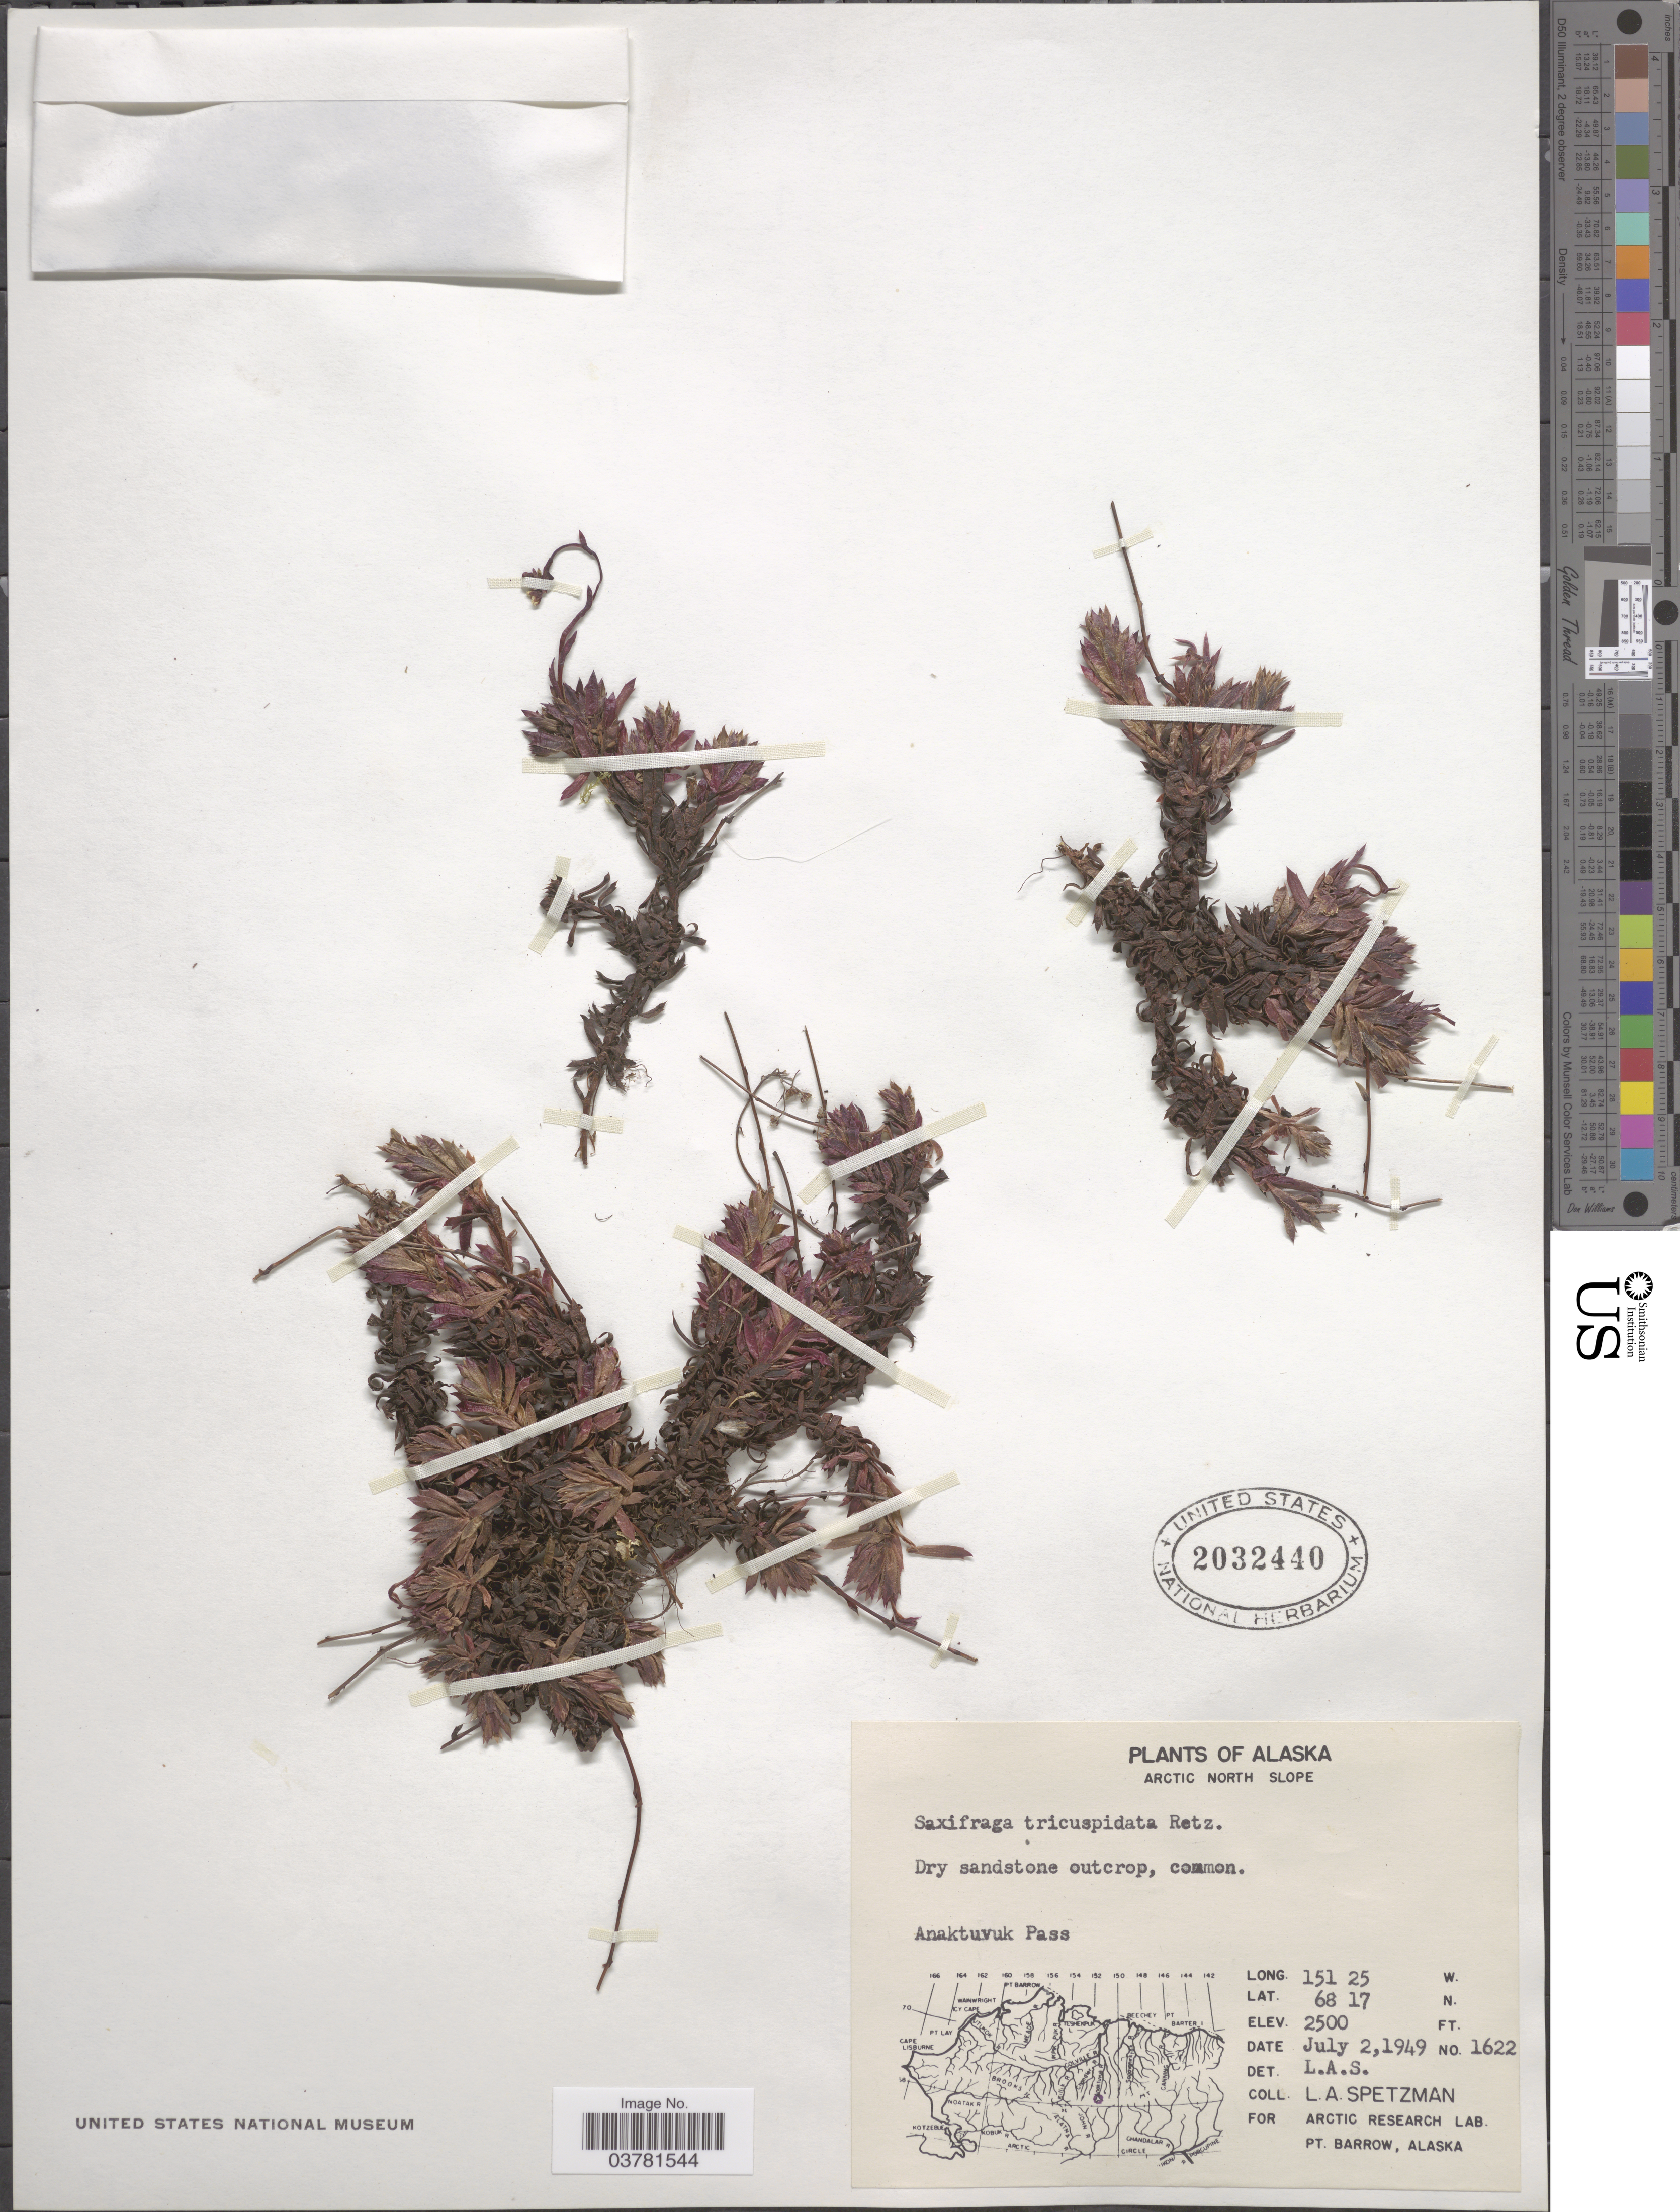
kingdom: Plantae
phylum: Tracheophyta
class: Magnoliopsida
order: Saxifragales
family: Saxifragaceae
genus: Saxifraga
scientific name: Saxifraga tricuspidata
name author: Rottb.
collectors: L. Spetzman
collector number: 1622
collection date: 1949-07-02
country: United States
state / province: Alaska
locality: Arctic North Slope. Anaktuvuk Pass.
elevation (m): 762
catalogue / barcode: US 2032440